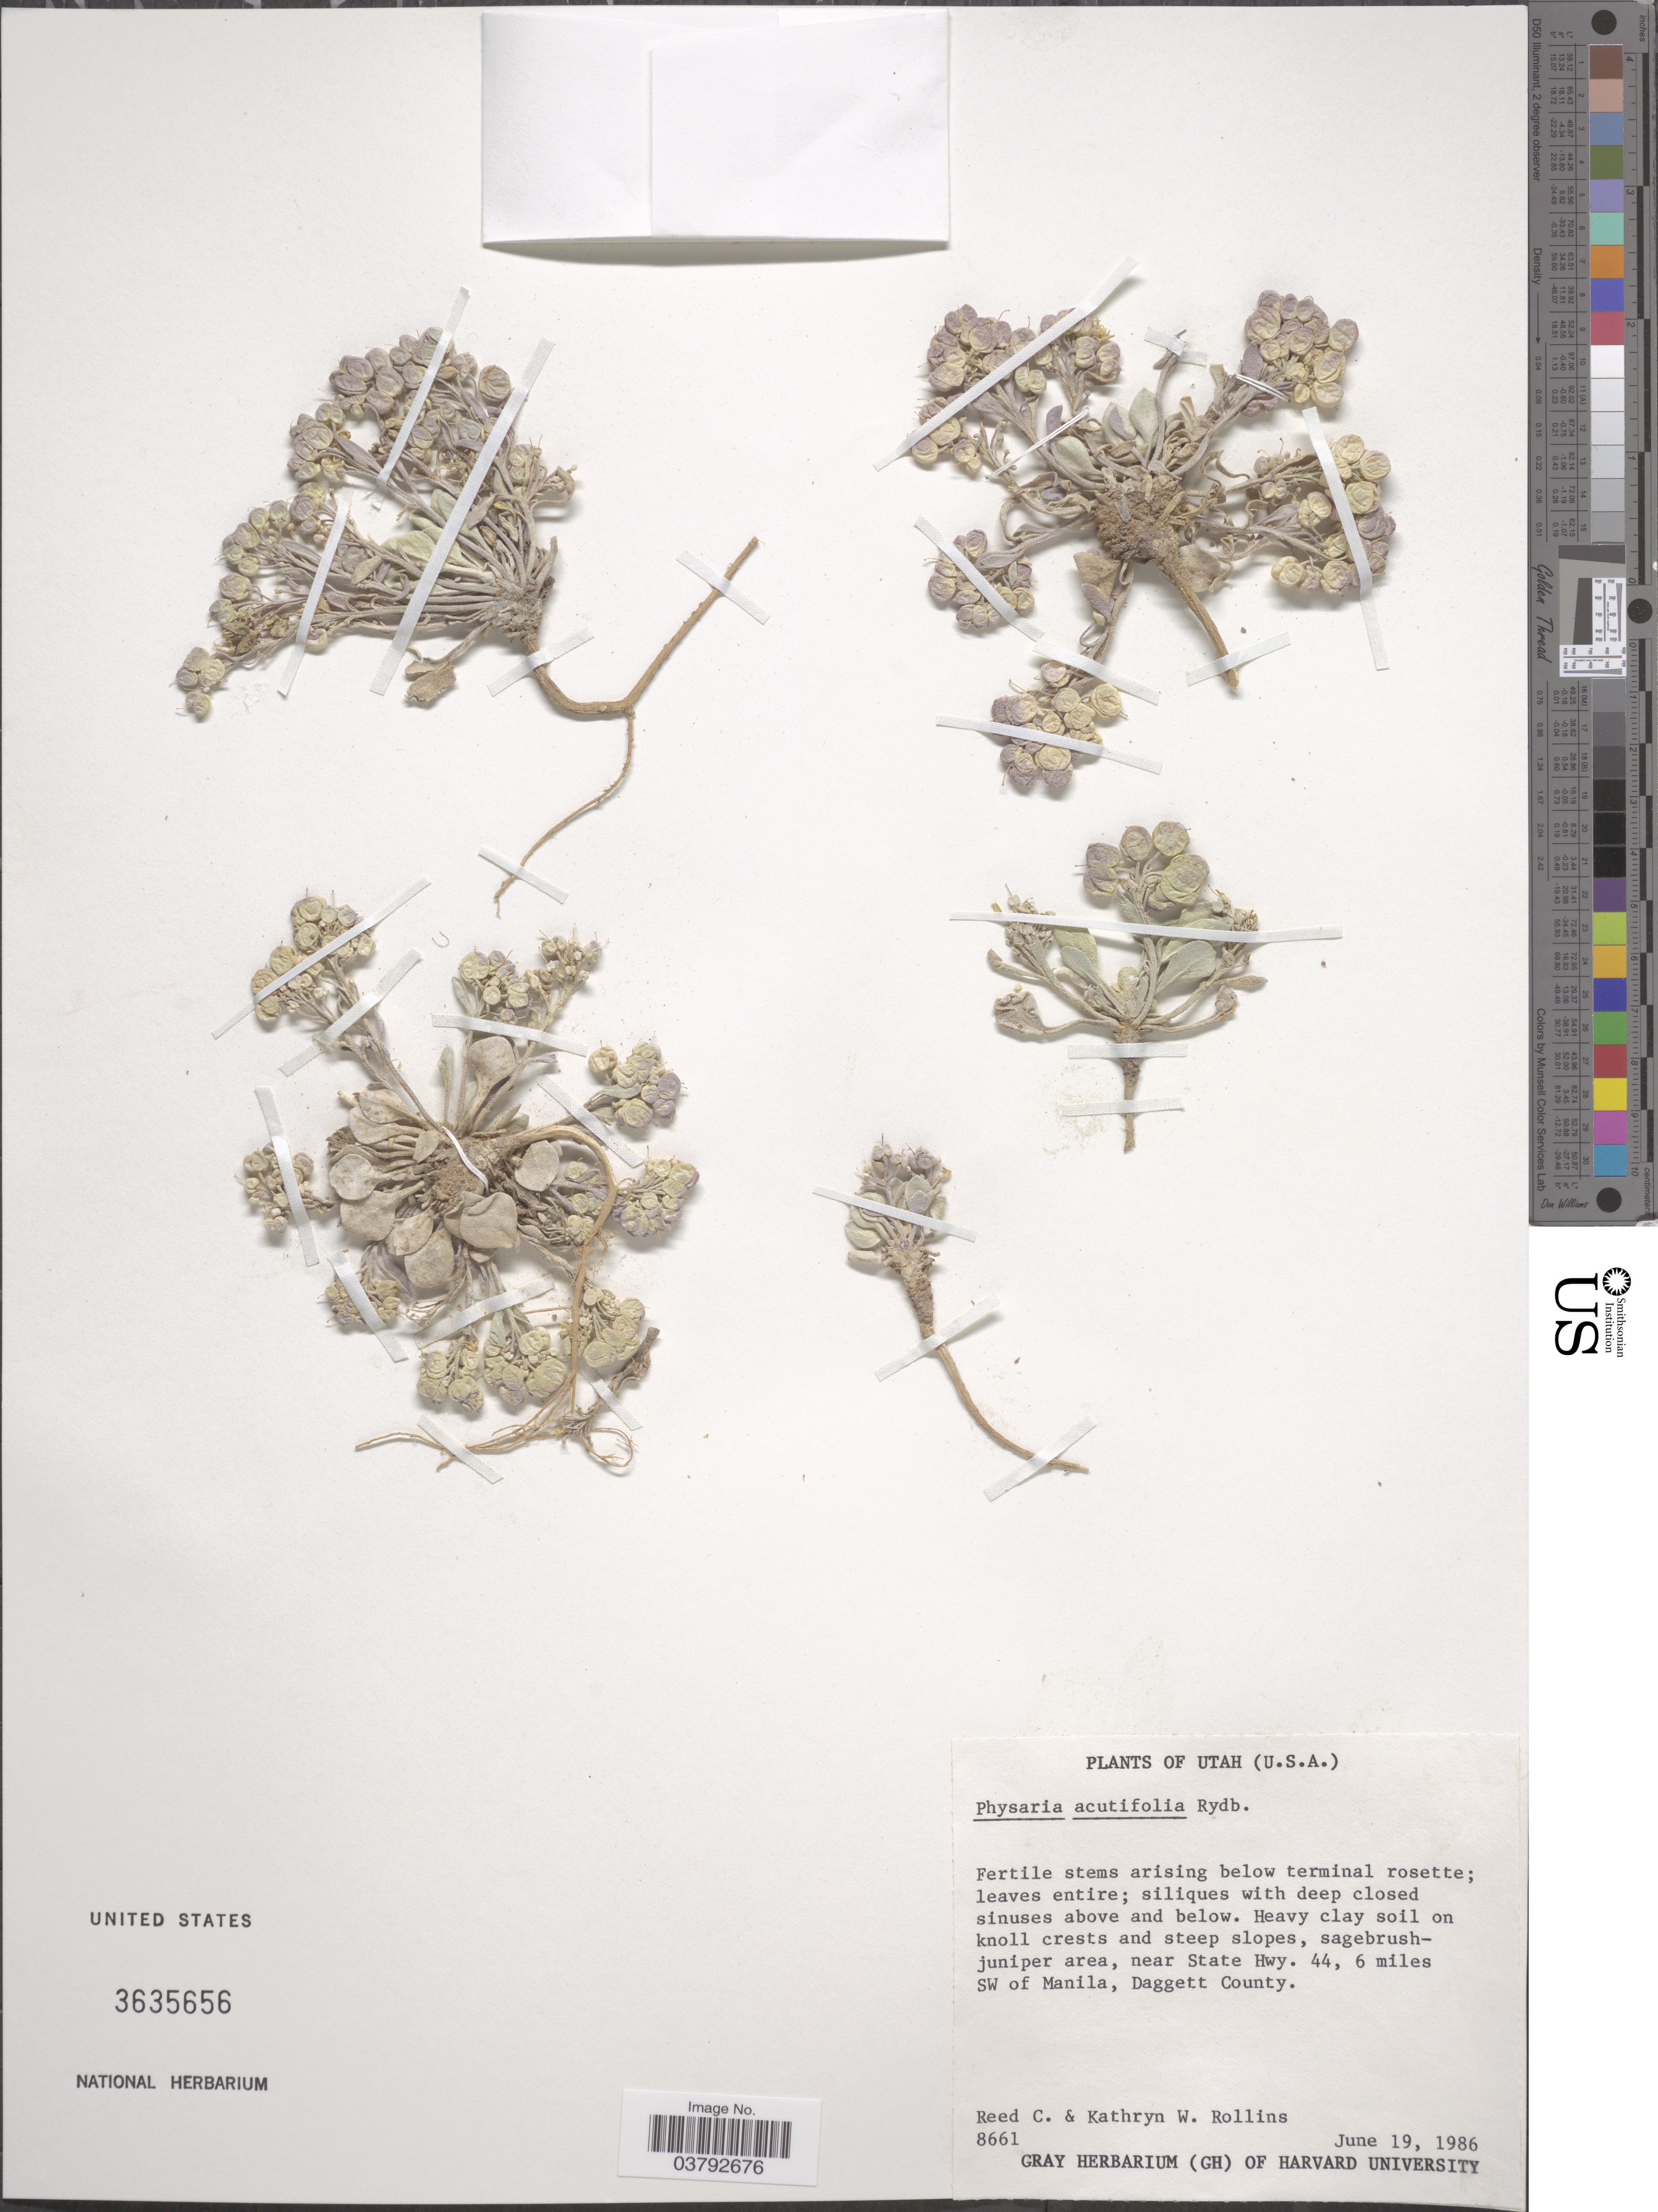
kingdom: Plantae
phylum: Tracheophyta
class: Magnoliopsida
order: Brassicales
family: Brassicaceae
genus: Physaria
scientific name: Physaria acutifolia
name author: Rydb.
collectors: R. C. Rollins & K. W. Rollins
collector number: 8661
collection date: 1986-06-19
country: United States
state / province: Utah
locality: Near State Hwy. 44, 6 miles SW of Manila, Daggett County.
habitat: heavy clay soil on knoll crests and steep slopes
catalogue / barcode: US 3635656